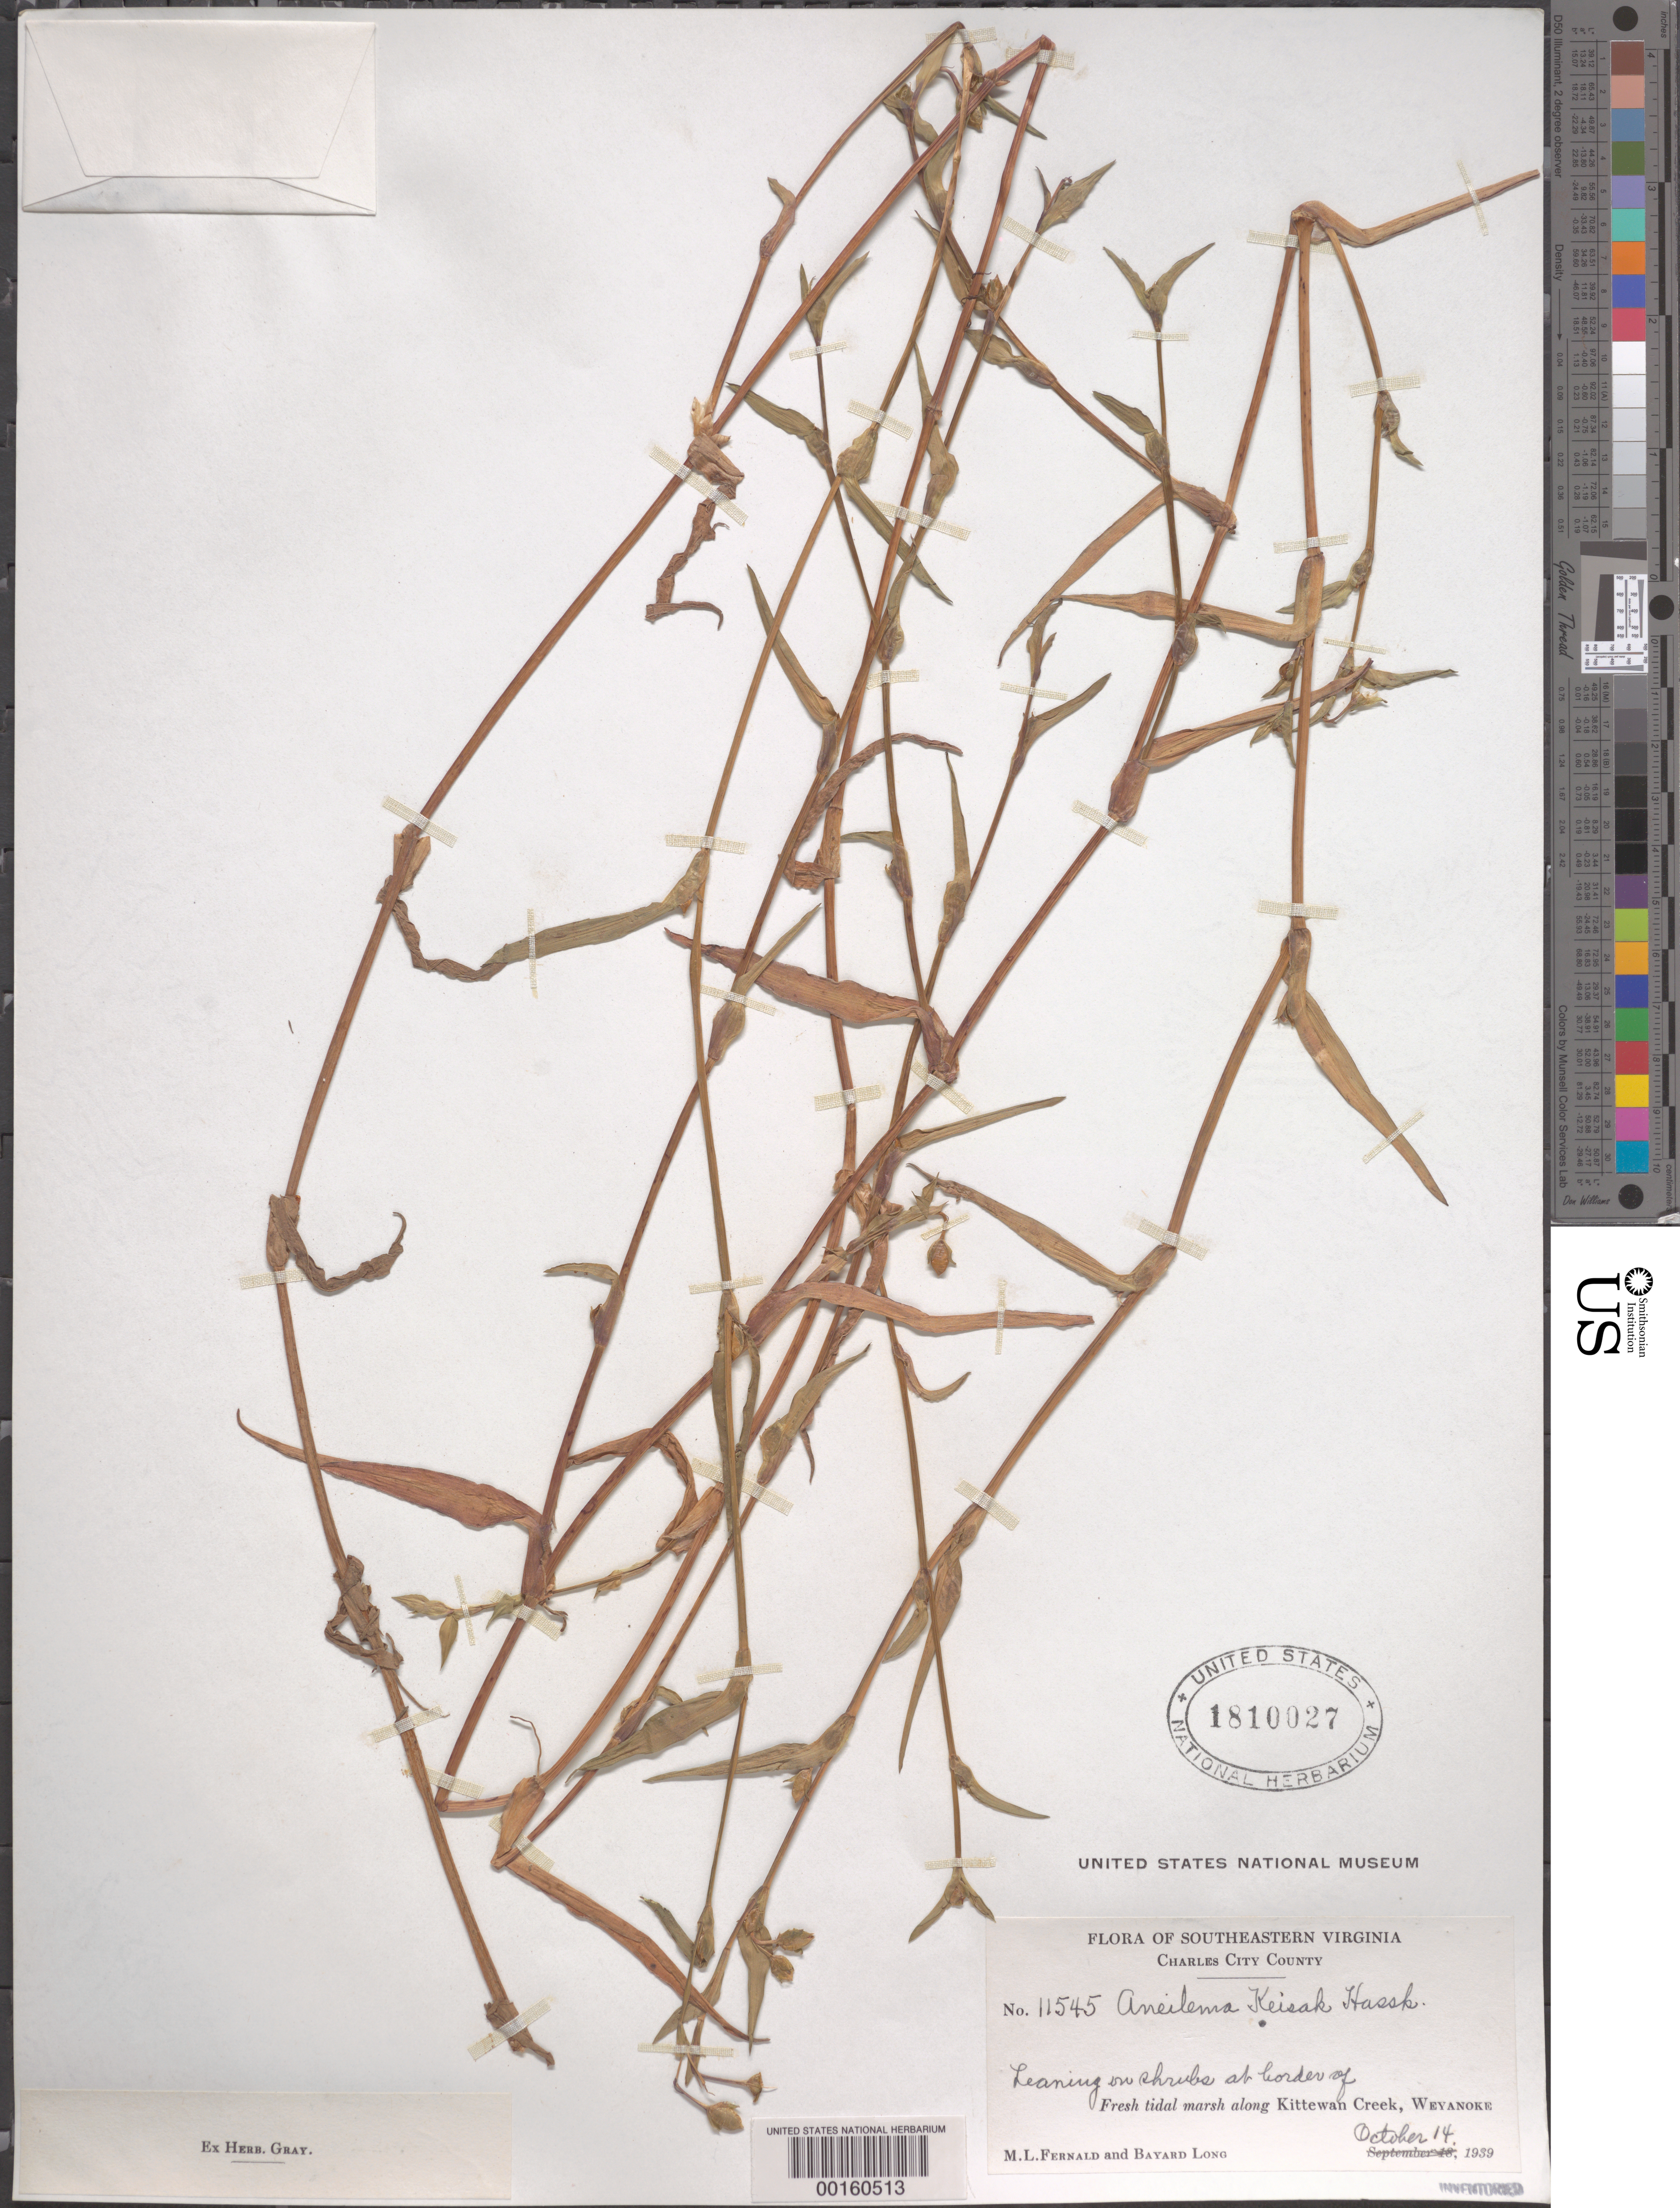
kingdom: Plantae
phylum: Tracheophyta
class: Liliopsida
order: Commelinales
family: Commelinaceae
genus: Murdannia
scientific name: Murdannia keisak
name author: (Hassk.) Hand.-Mazz.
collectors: M. L. Fernald & B. H. Long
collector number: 11545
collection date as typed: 14 Oct 1939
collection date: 1939-10-14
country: United States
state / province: Virginia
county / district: Charles City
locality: Kiltewan creek, weyanoke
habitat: Fresh tidal marsh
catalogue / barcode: US 1810027